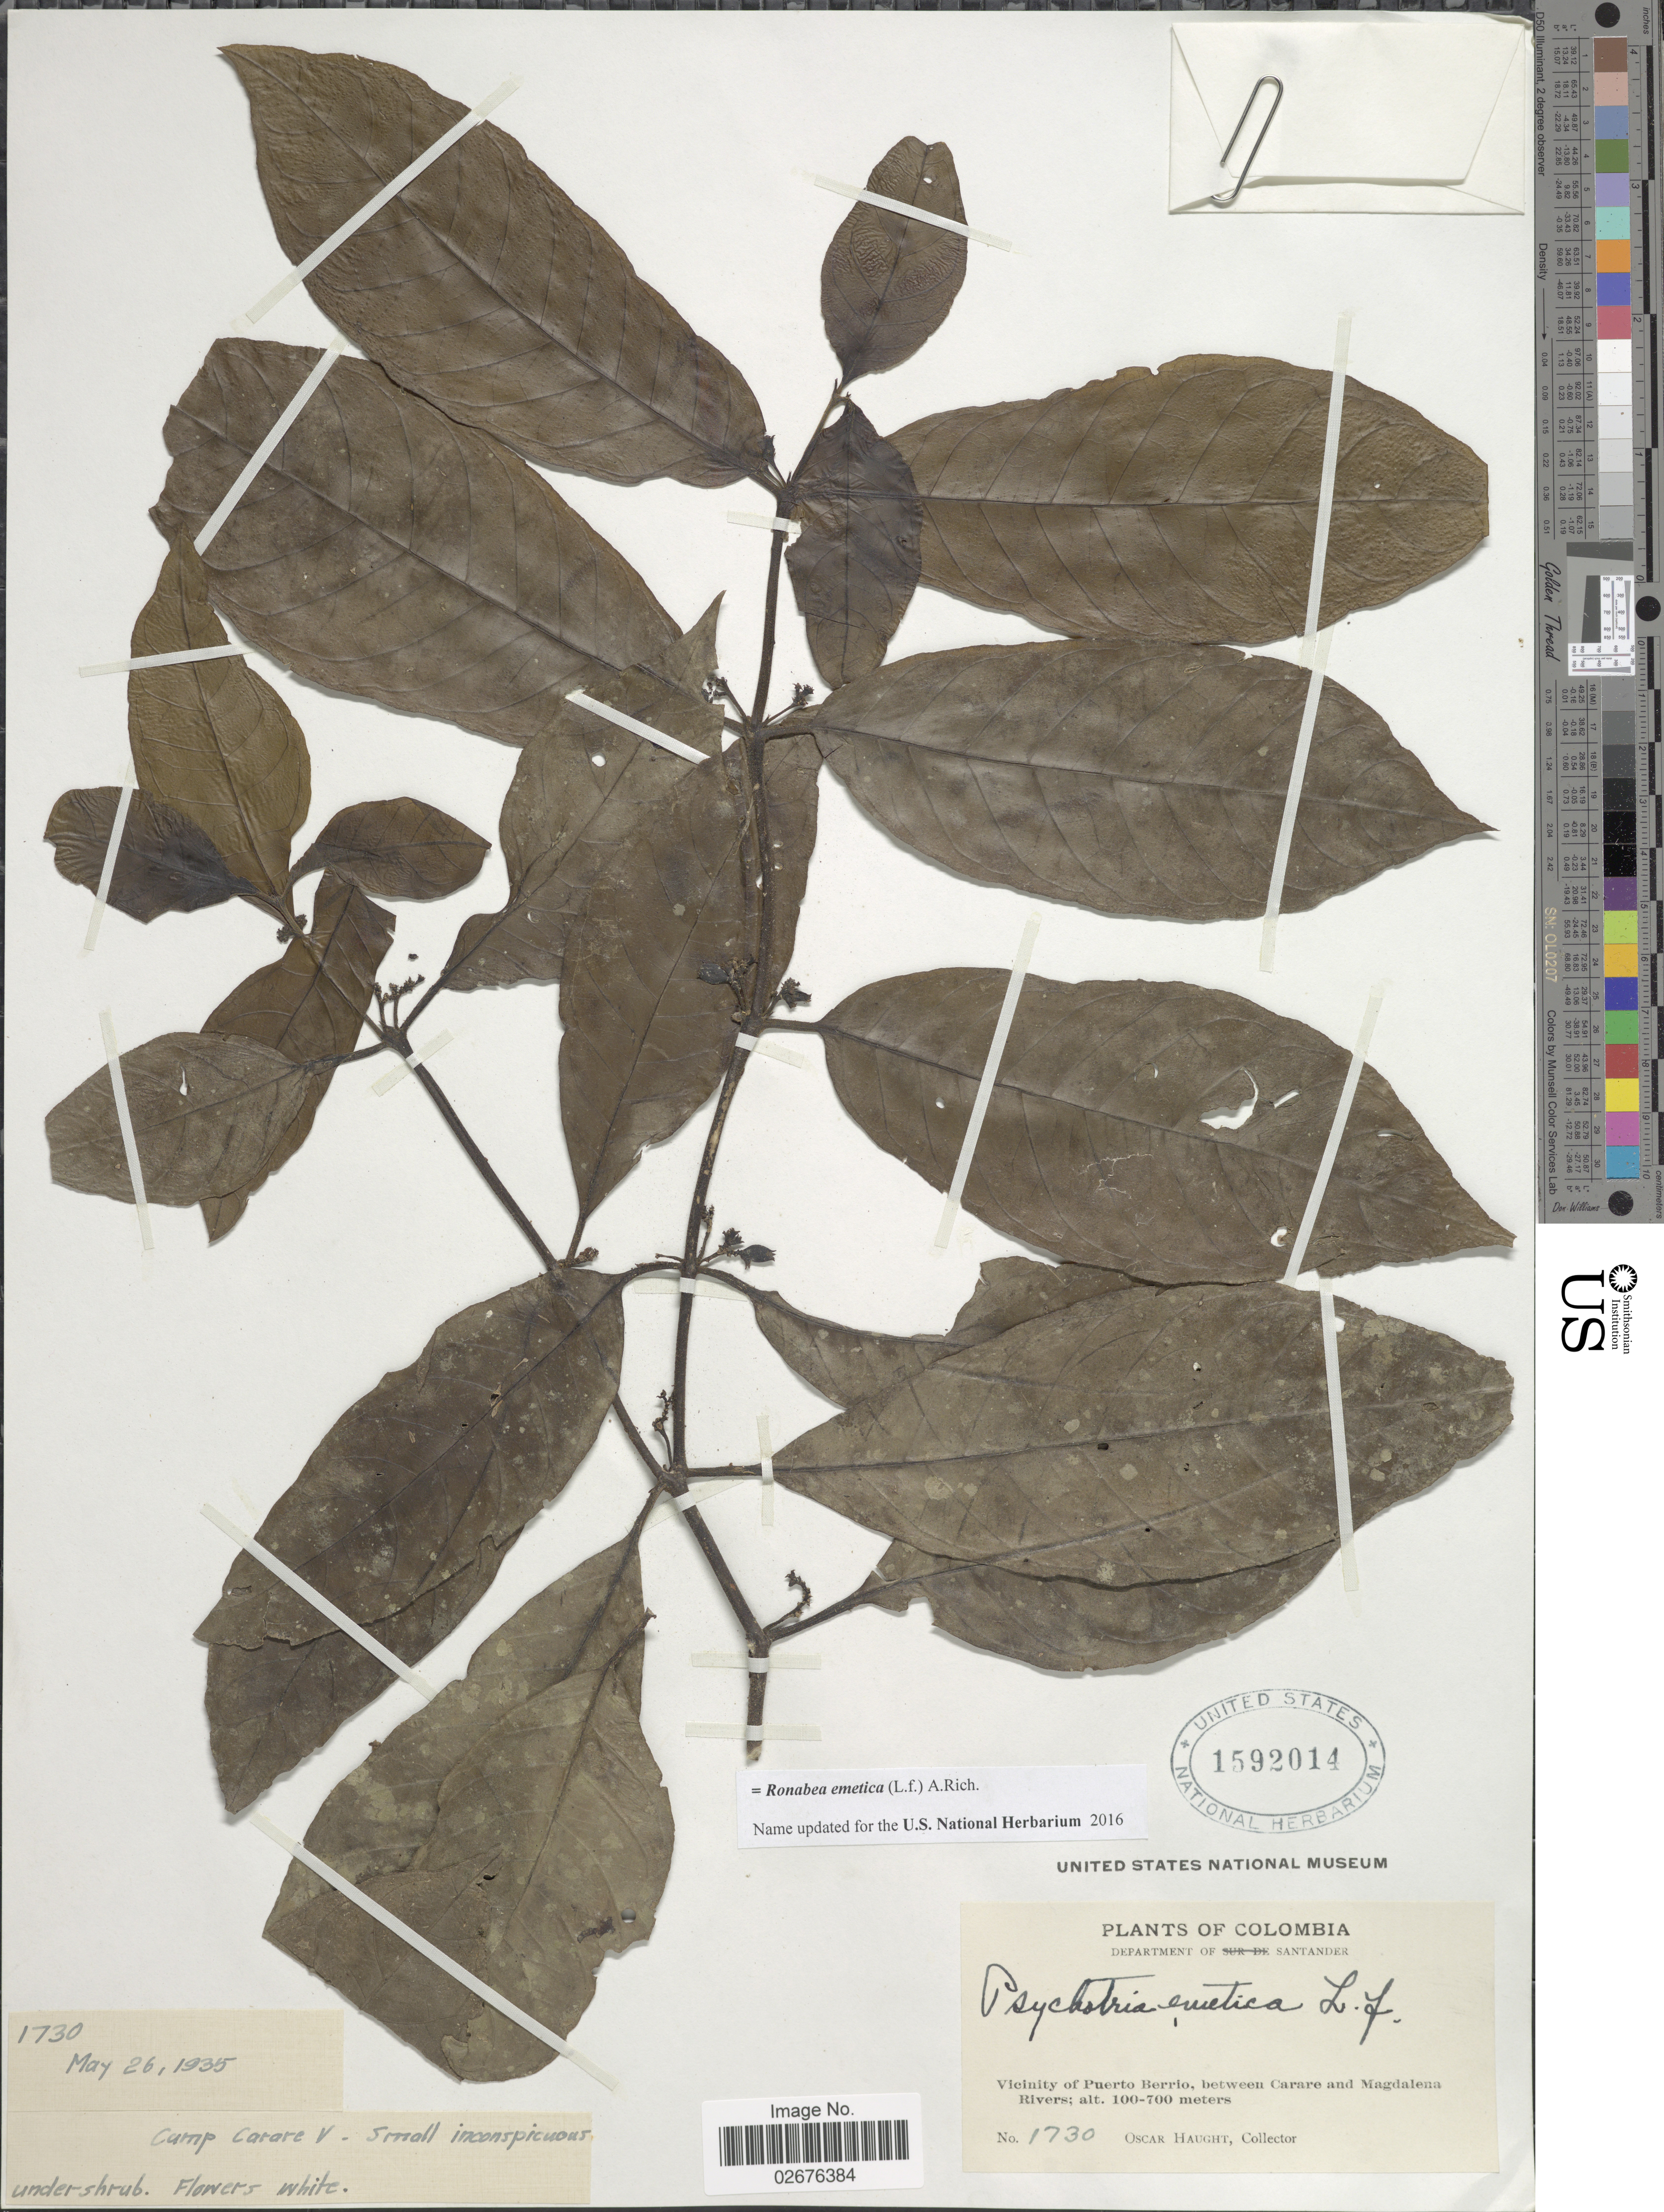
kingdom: Plantae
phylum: Tracheophyta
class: Magnoliopsida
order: Gentianales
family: Rubiaceae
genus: Ronabea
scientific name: Ronabea emetica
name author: (L. f.) A. Rich.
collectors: O. L. Haught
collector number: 1730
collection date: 1935-05-26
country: Colombia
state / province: Santander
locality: Vicinity of Puerto Berrio, between Carare and Magdalena Rivers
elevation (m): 100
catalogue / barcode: US 1592014